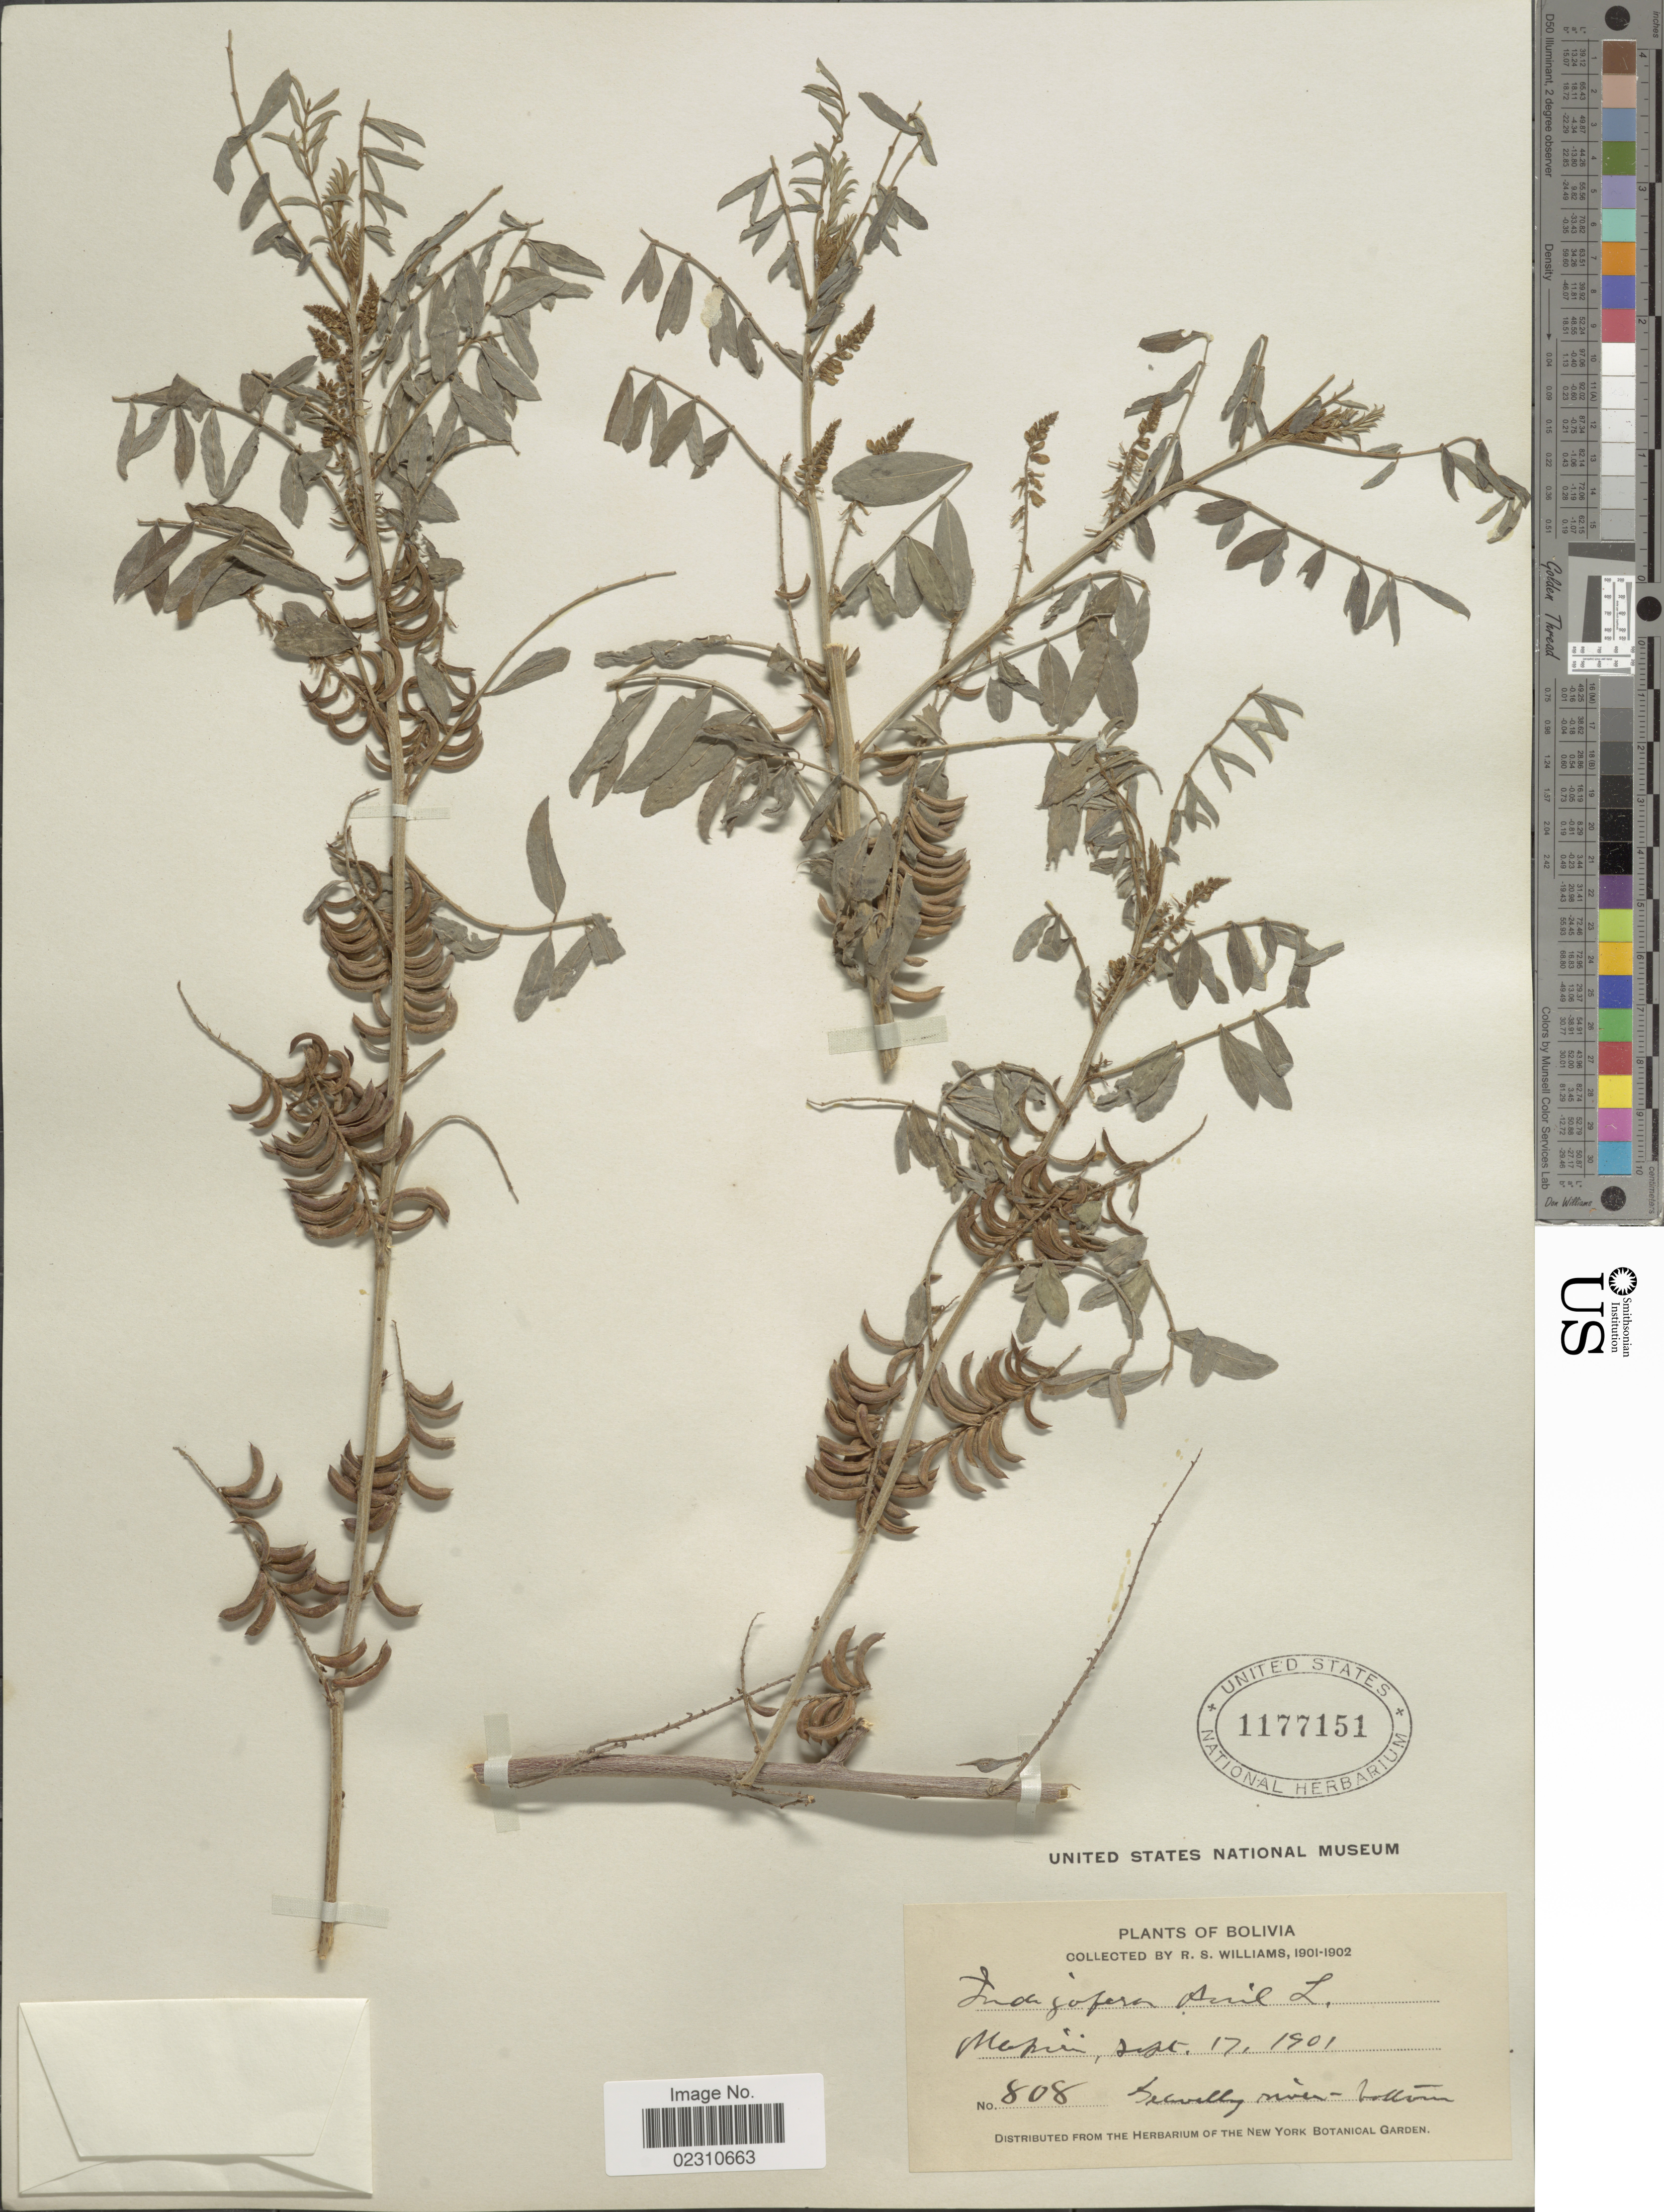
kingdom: Plantae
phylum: Tracheophyta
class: Magnoliopsida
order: Fabales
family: Fabaceae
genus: Indigofera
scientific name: Indigofera suffruticosa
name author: Mill.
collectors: R. S. Williams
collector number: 808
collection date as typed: Sep. 17, 1901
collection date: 1901-09-17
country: Bolivia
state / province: La Paz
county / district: Larecaja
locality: Mapiri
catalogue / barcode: US 1177151